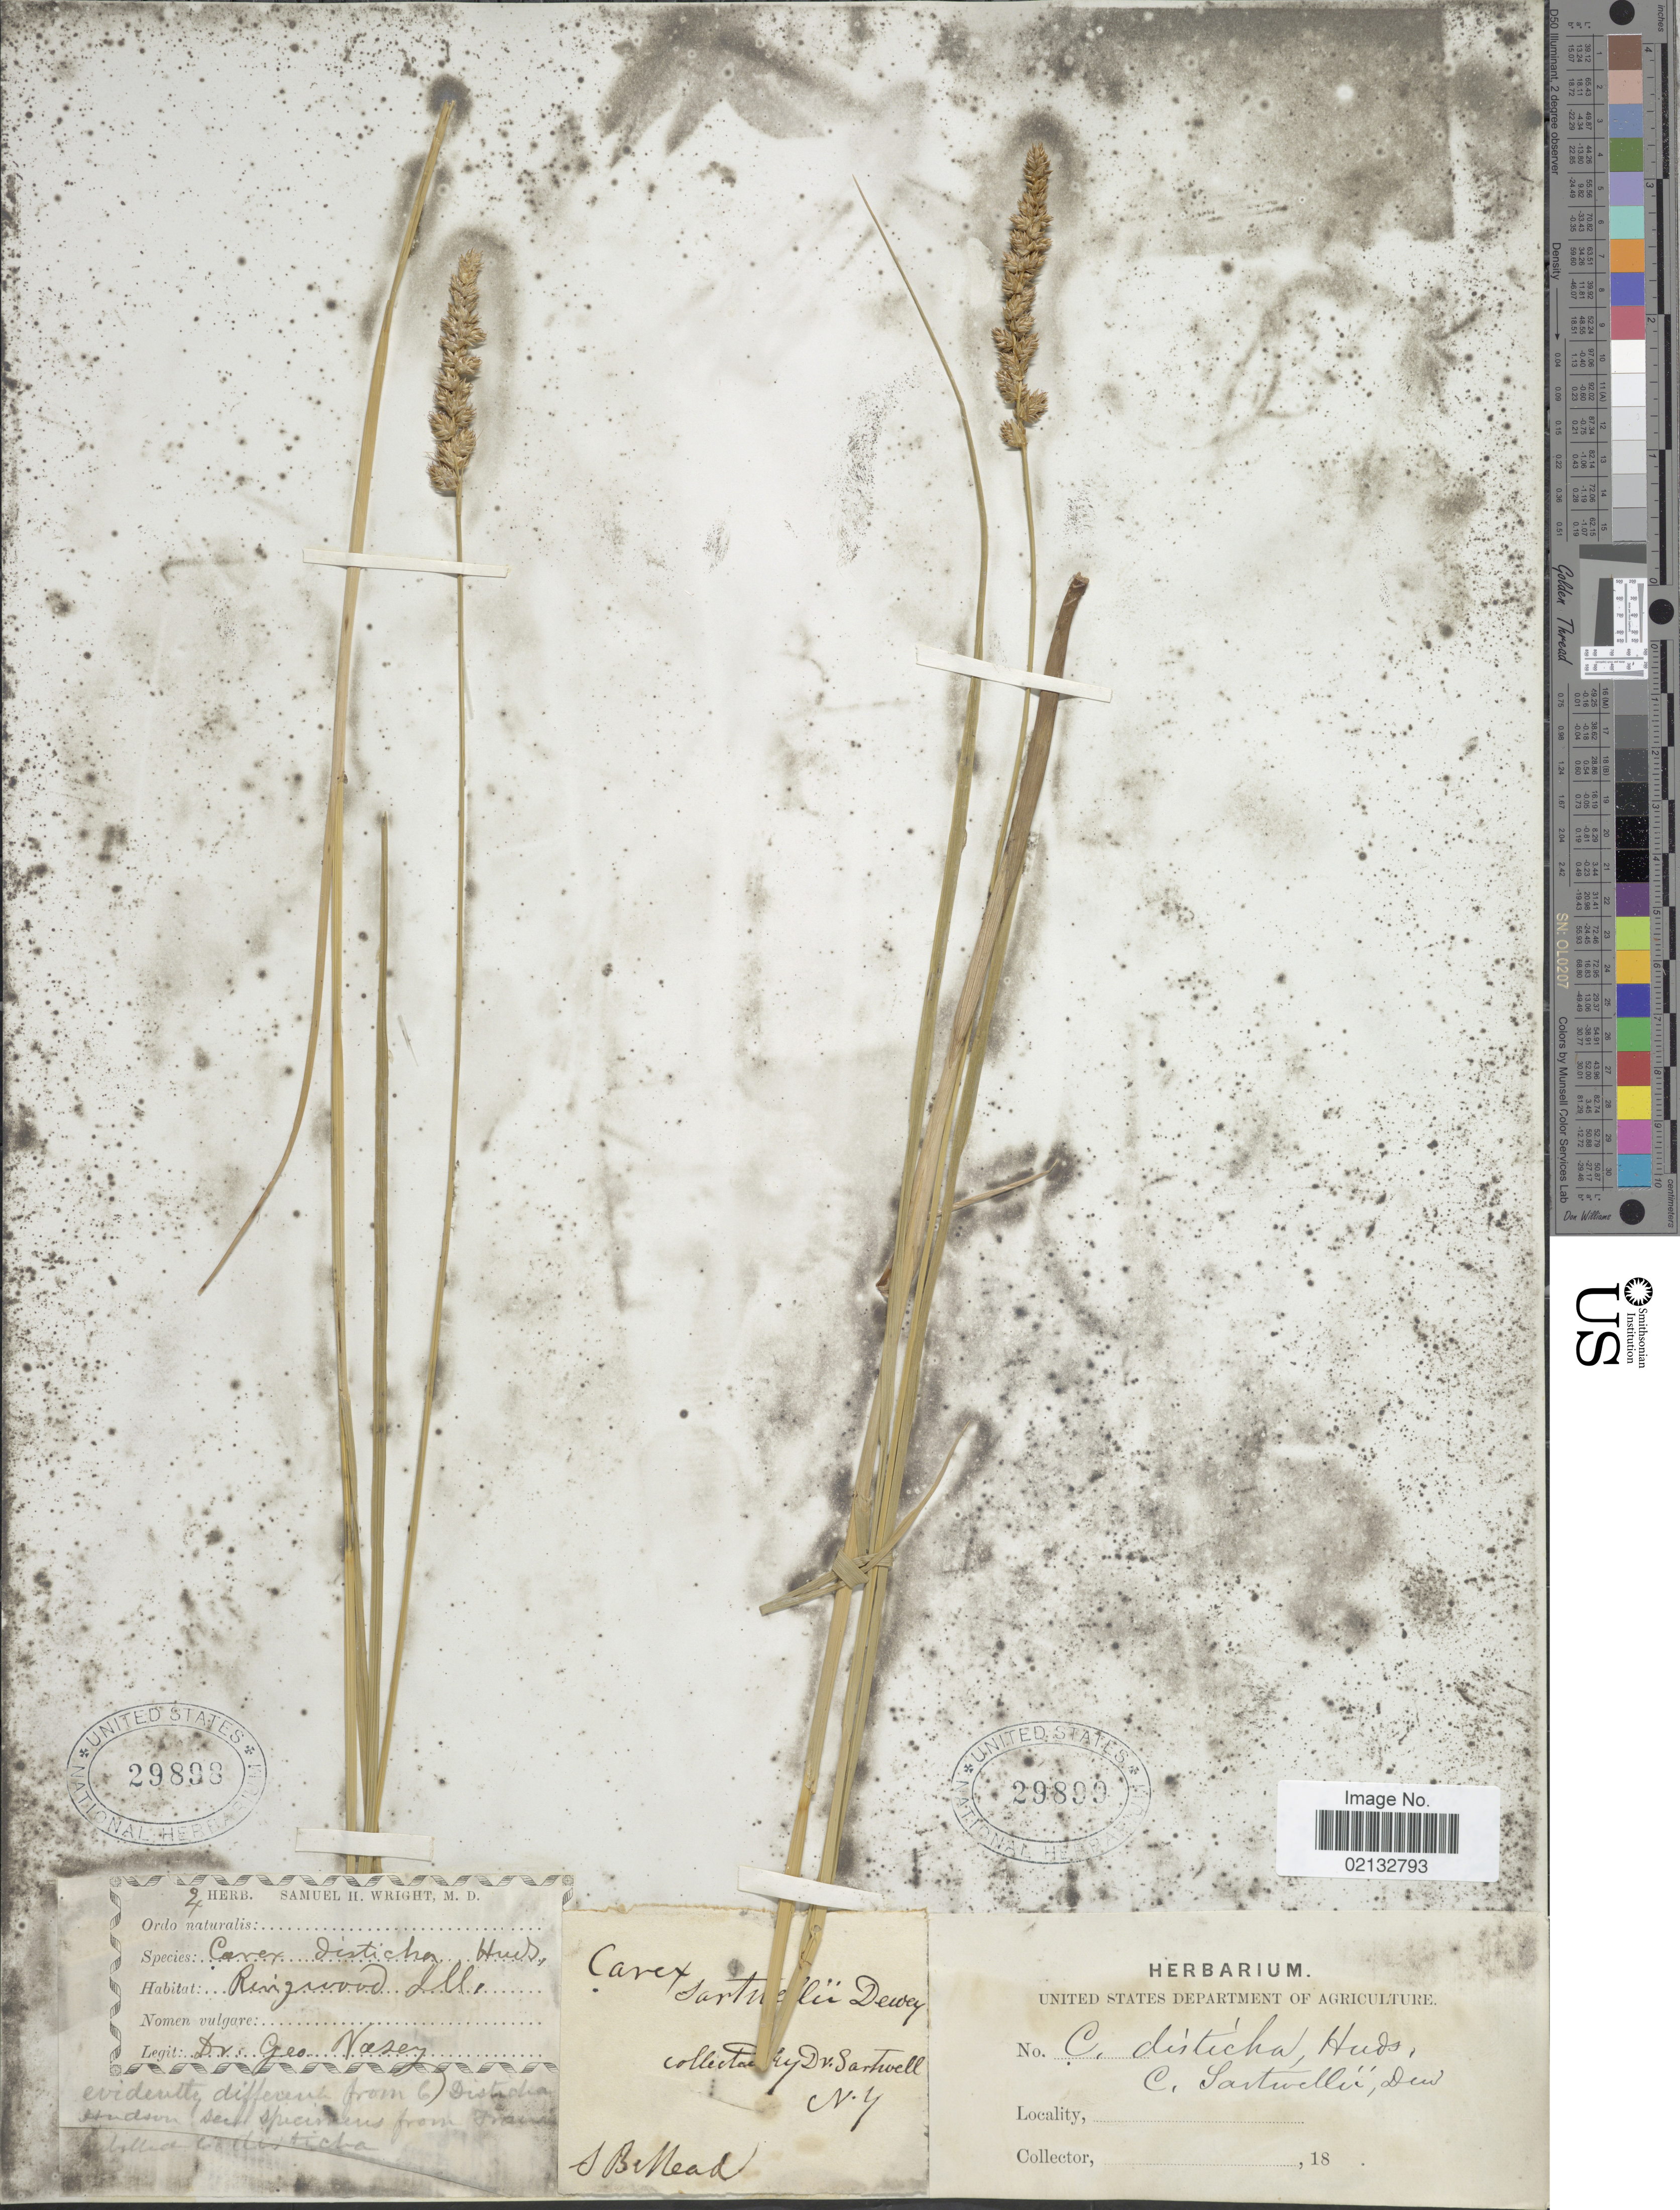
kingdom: Plantae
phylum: Tracheophyta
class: Liliopsida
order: Poales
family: Cyperaceae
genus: Carex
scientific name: Carex sartwellii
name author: Dewey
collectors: G. Vasey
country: United States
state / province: Illinois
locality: Ringwood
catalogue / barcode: US 29898